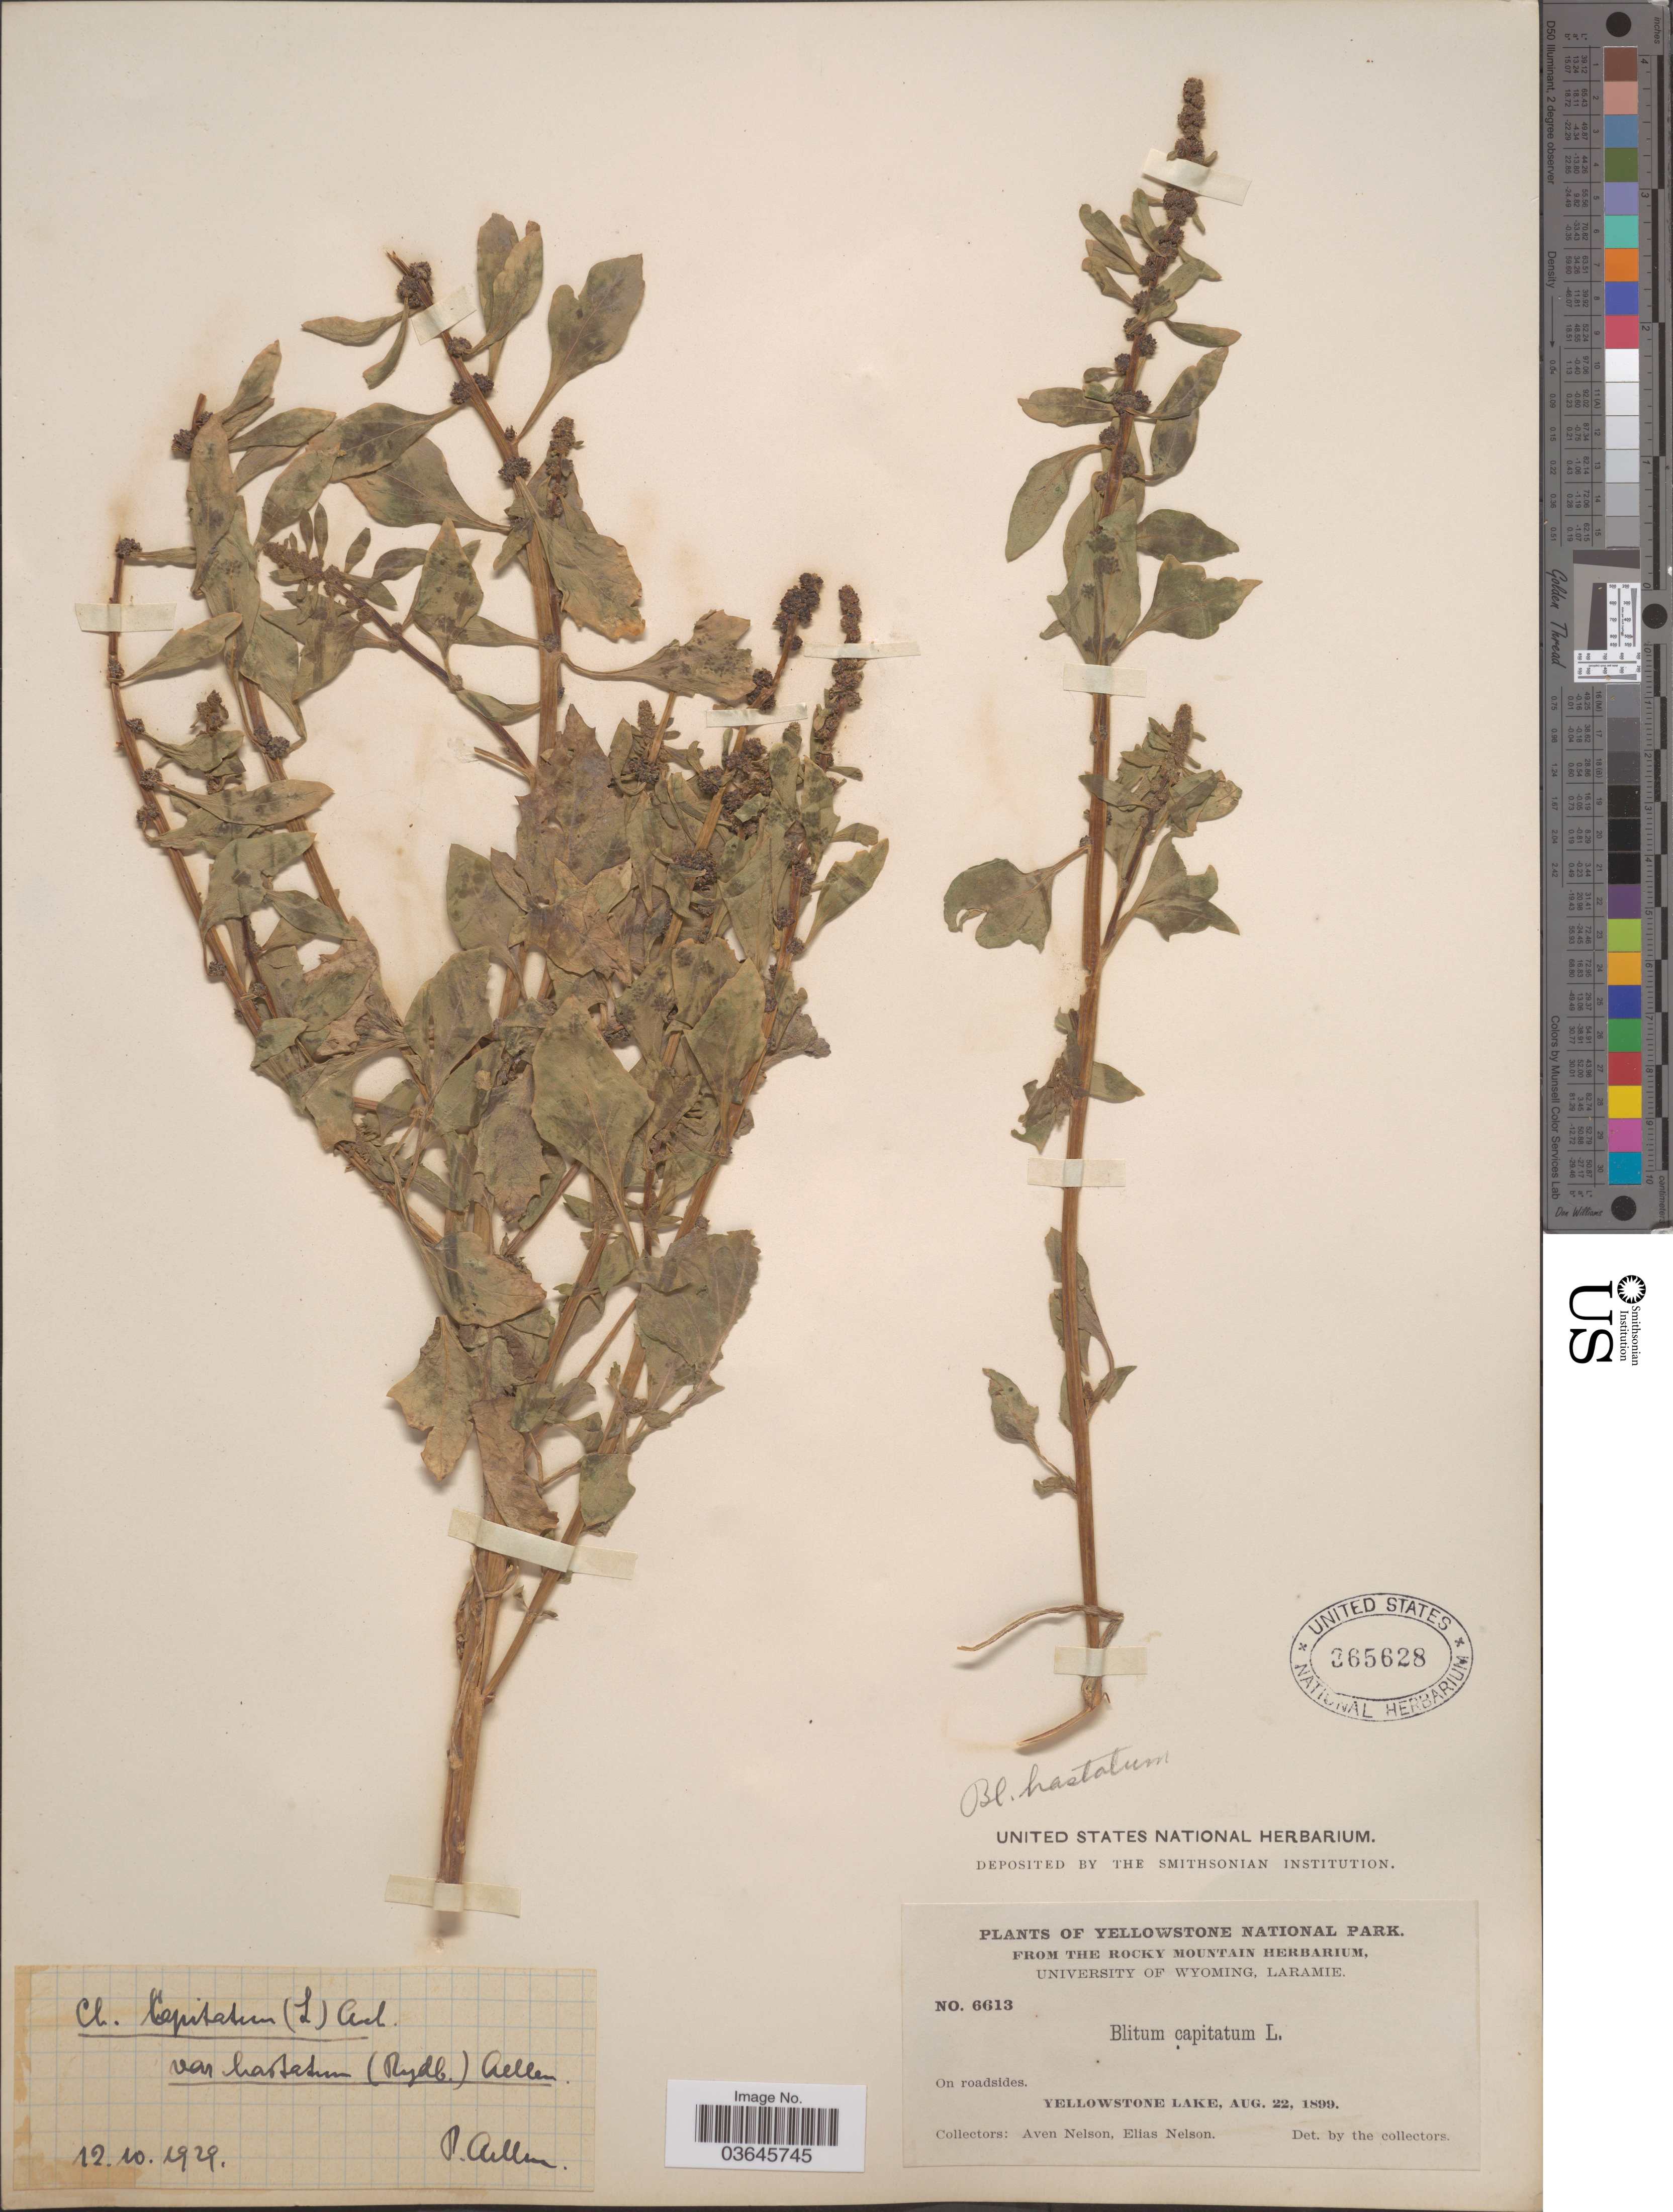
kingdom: Plantae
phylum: Tracheophyta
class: Magnoliopsida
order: Caryophyllales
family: Amaranthaceae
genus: Blitum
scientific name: Blitum hastatum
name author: Rydb.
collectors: A. Nelson & E. Nelson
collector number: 6613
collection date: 1899-08-22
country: United States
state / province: Wyoming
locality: Yellowstone National Park. Yellowstone Lake.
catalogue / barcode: US 365628